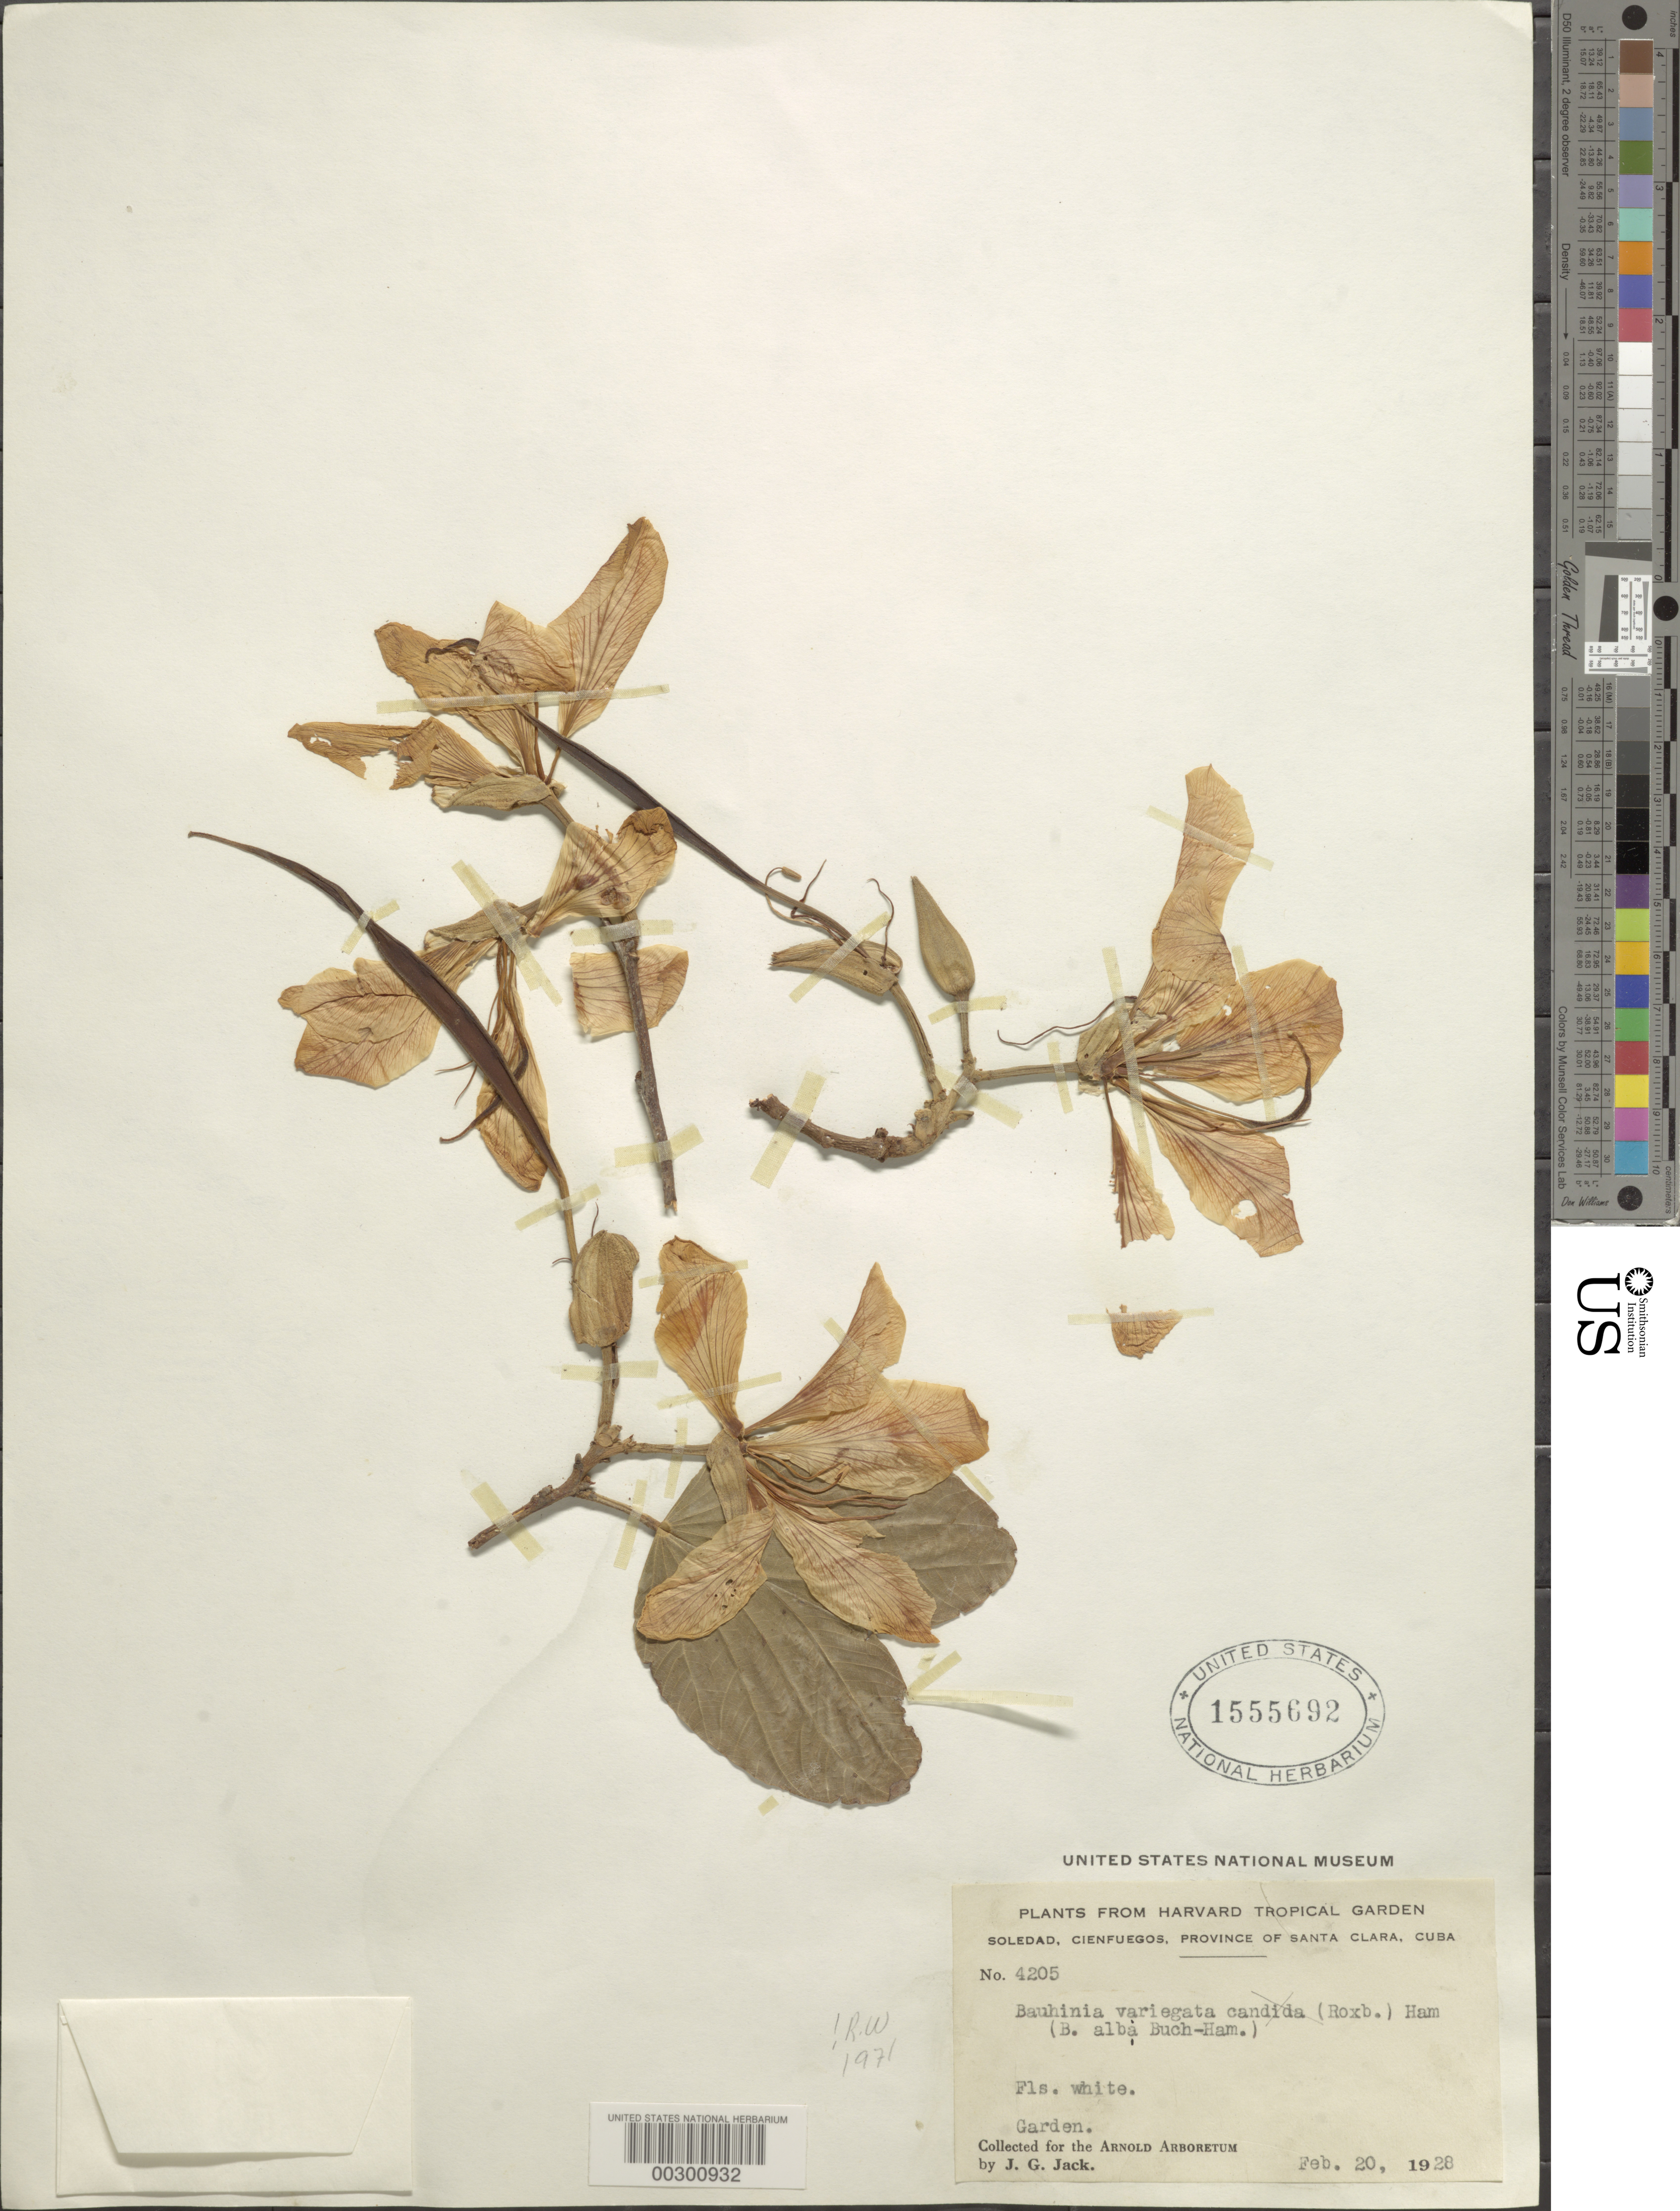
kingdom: Plantae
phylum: Tracheophyta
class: Magnoliopsida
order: Fabales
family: Fabaceae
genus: Bauhinia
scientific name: Bauhinia variegata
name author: L.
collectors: J. G. Jack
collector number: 4205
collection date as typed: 20 Feb 1928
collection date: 1928-02-20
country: Cuba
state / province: Las Villas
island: Greater Antilles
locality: Harvard tropical garden, soledad, cienfuegos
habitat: Garden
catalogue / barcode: US 1555692